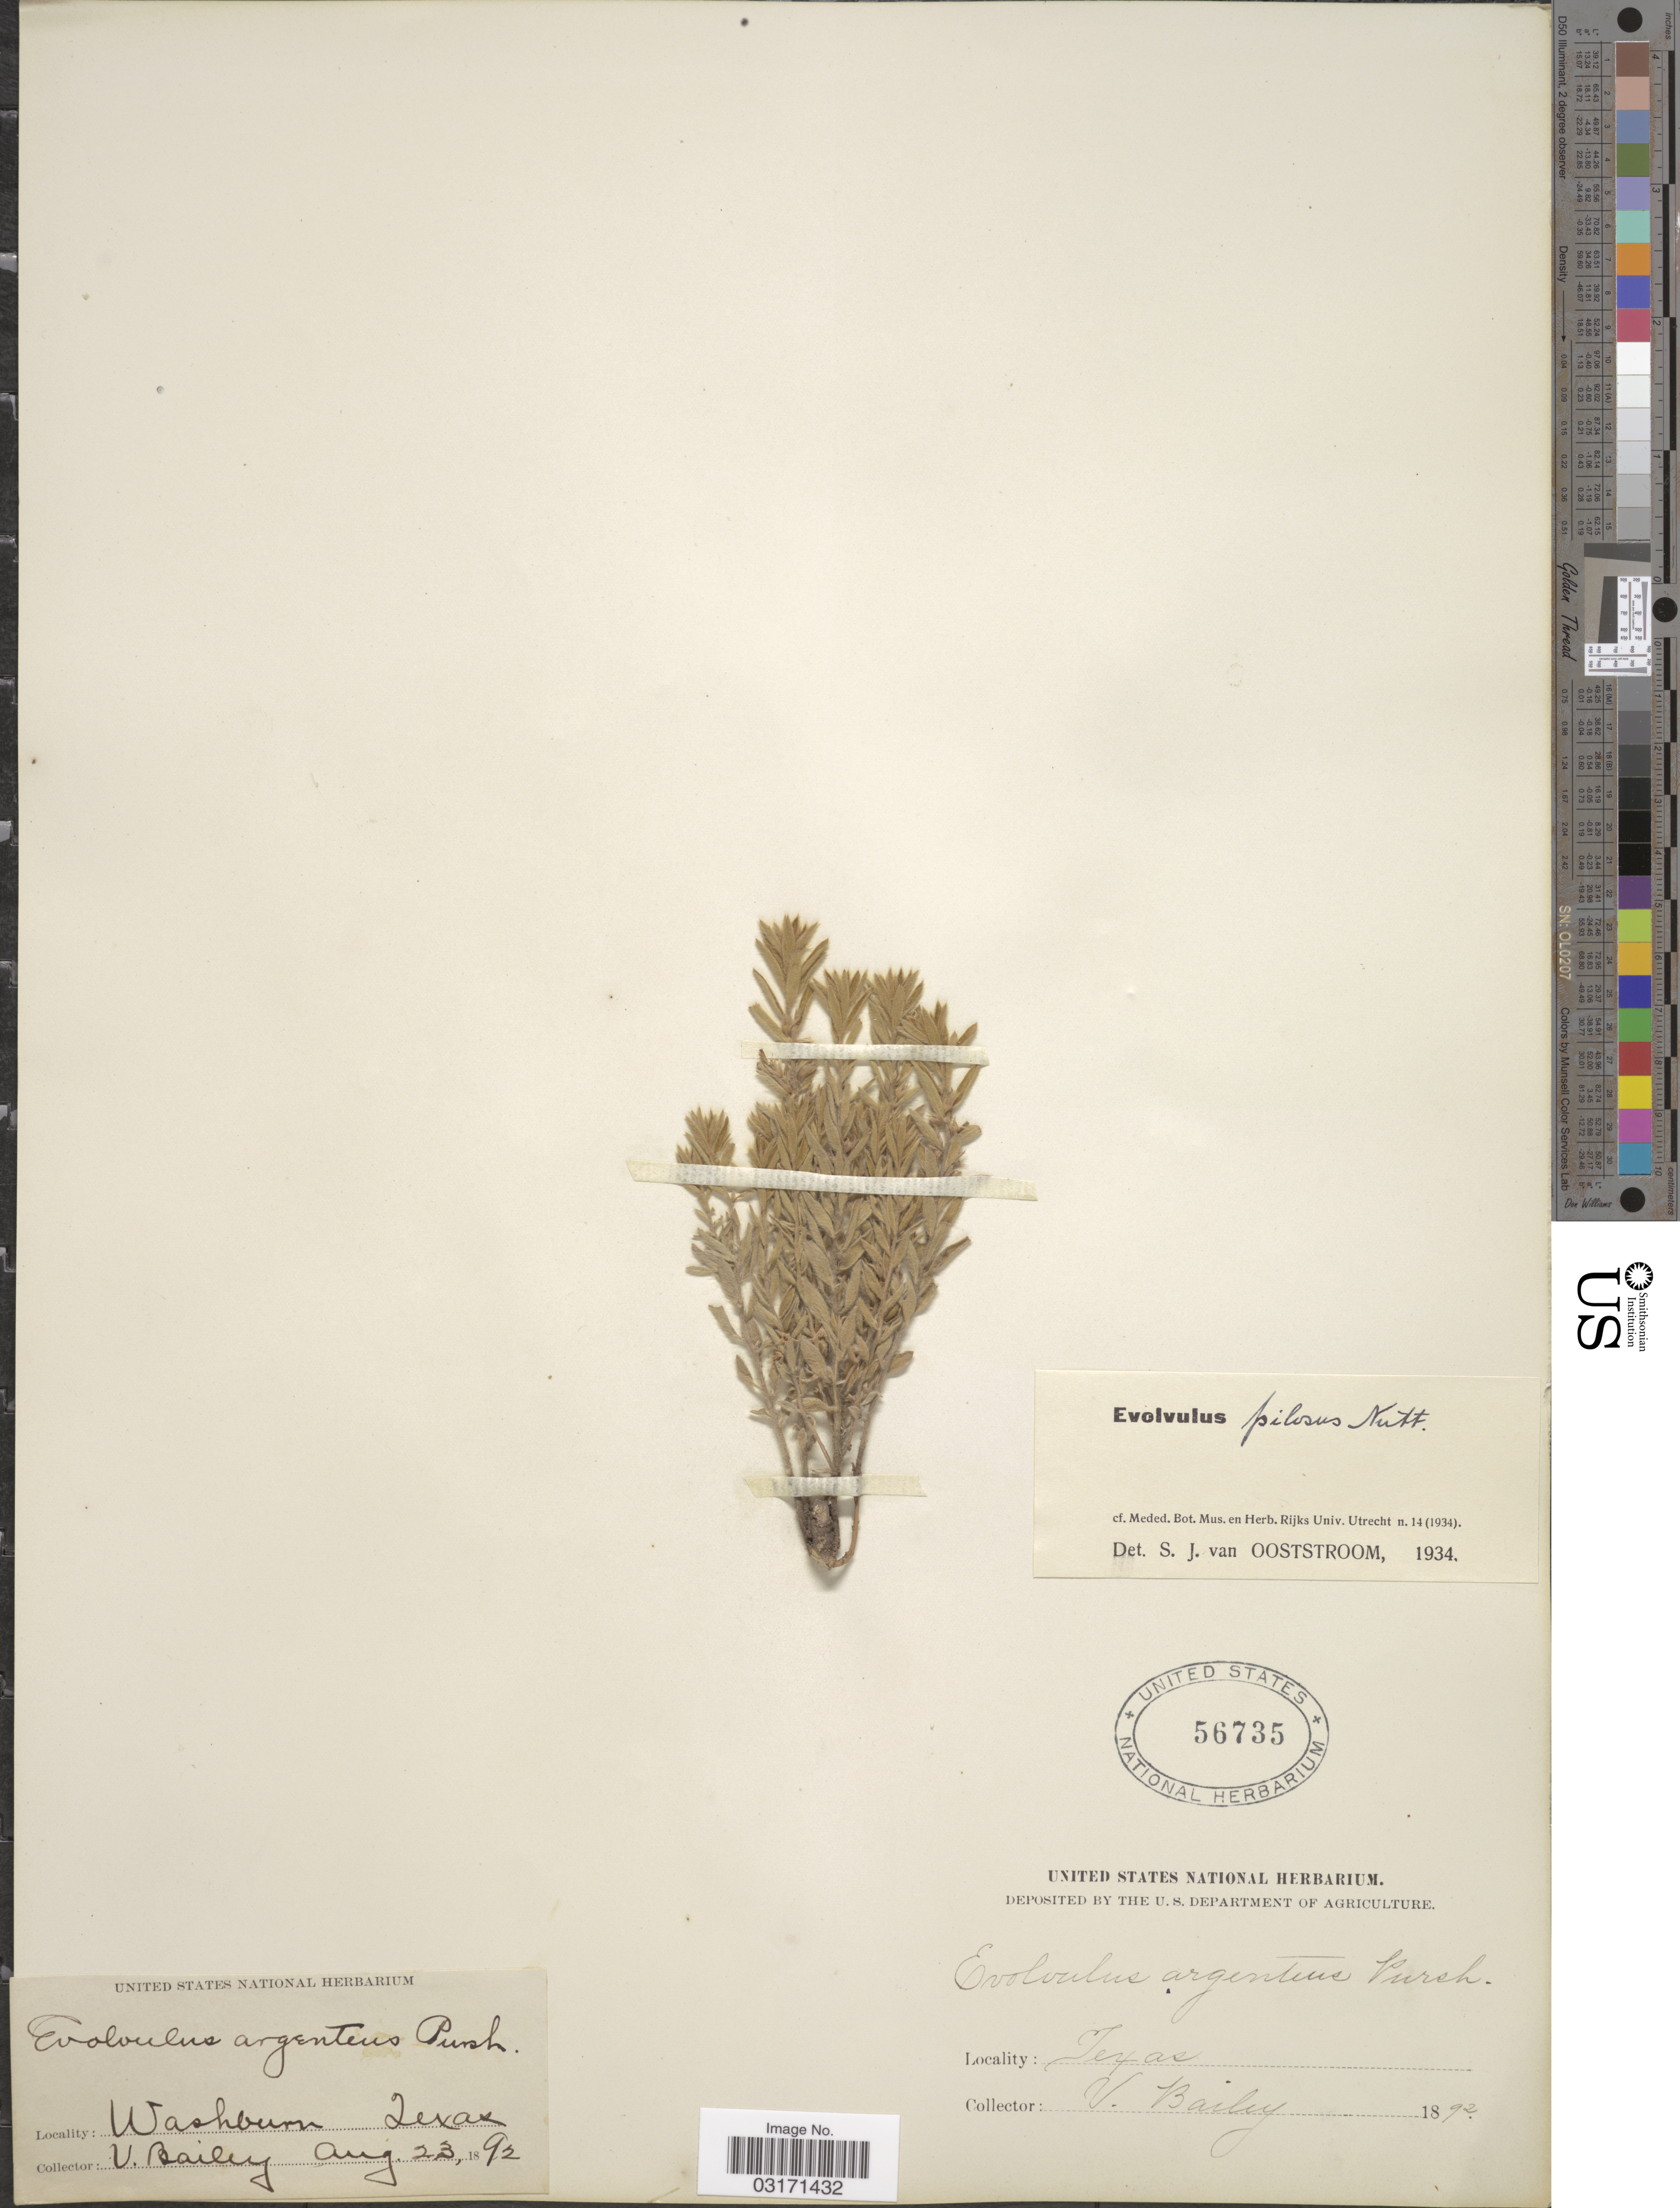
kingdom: Plantae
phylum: Tracheophyta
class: Magnoliopsida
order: Solanales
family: Convolvulaceae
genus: Evolvulus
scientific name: Evolvulus pilosus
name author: Roxb.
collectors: V. L. Bailey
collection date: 1892-08-23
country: United States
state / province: Texas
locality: Washburn, Texas.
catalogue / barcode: US 56735